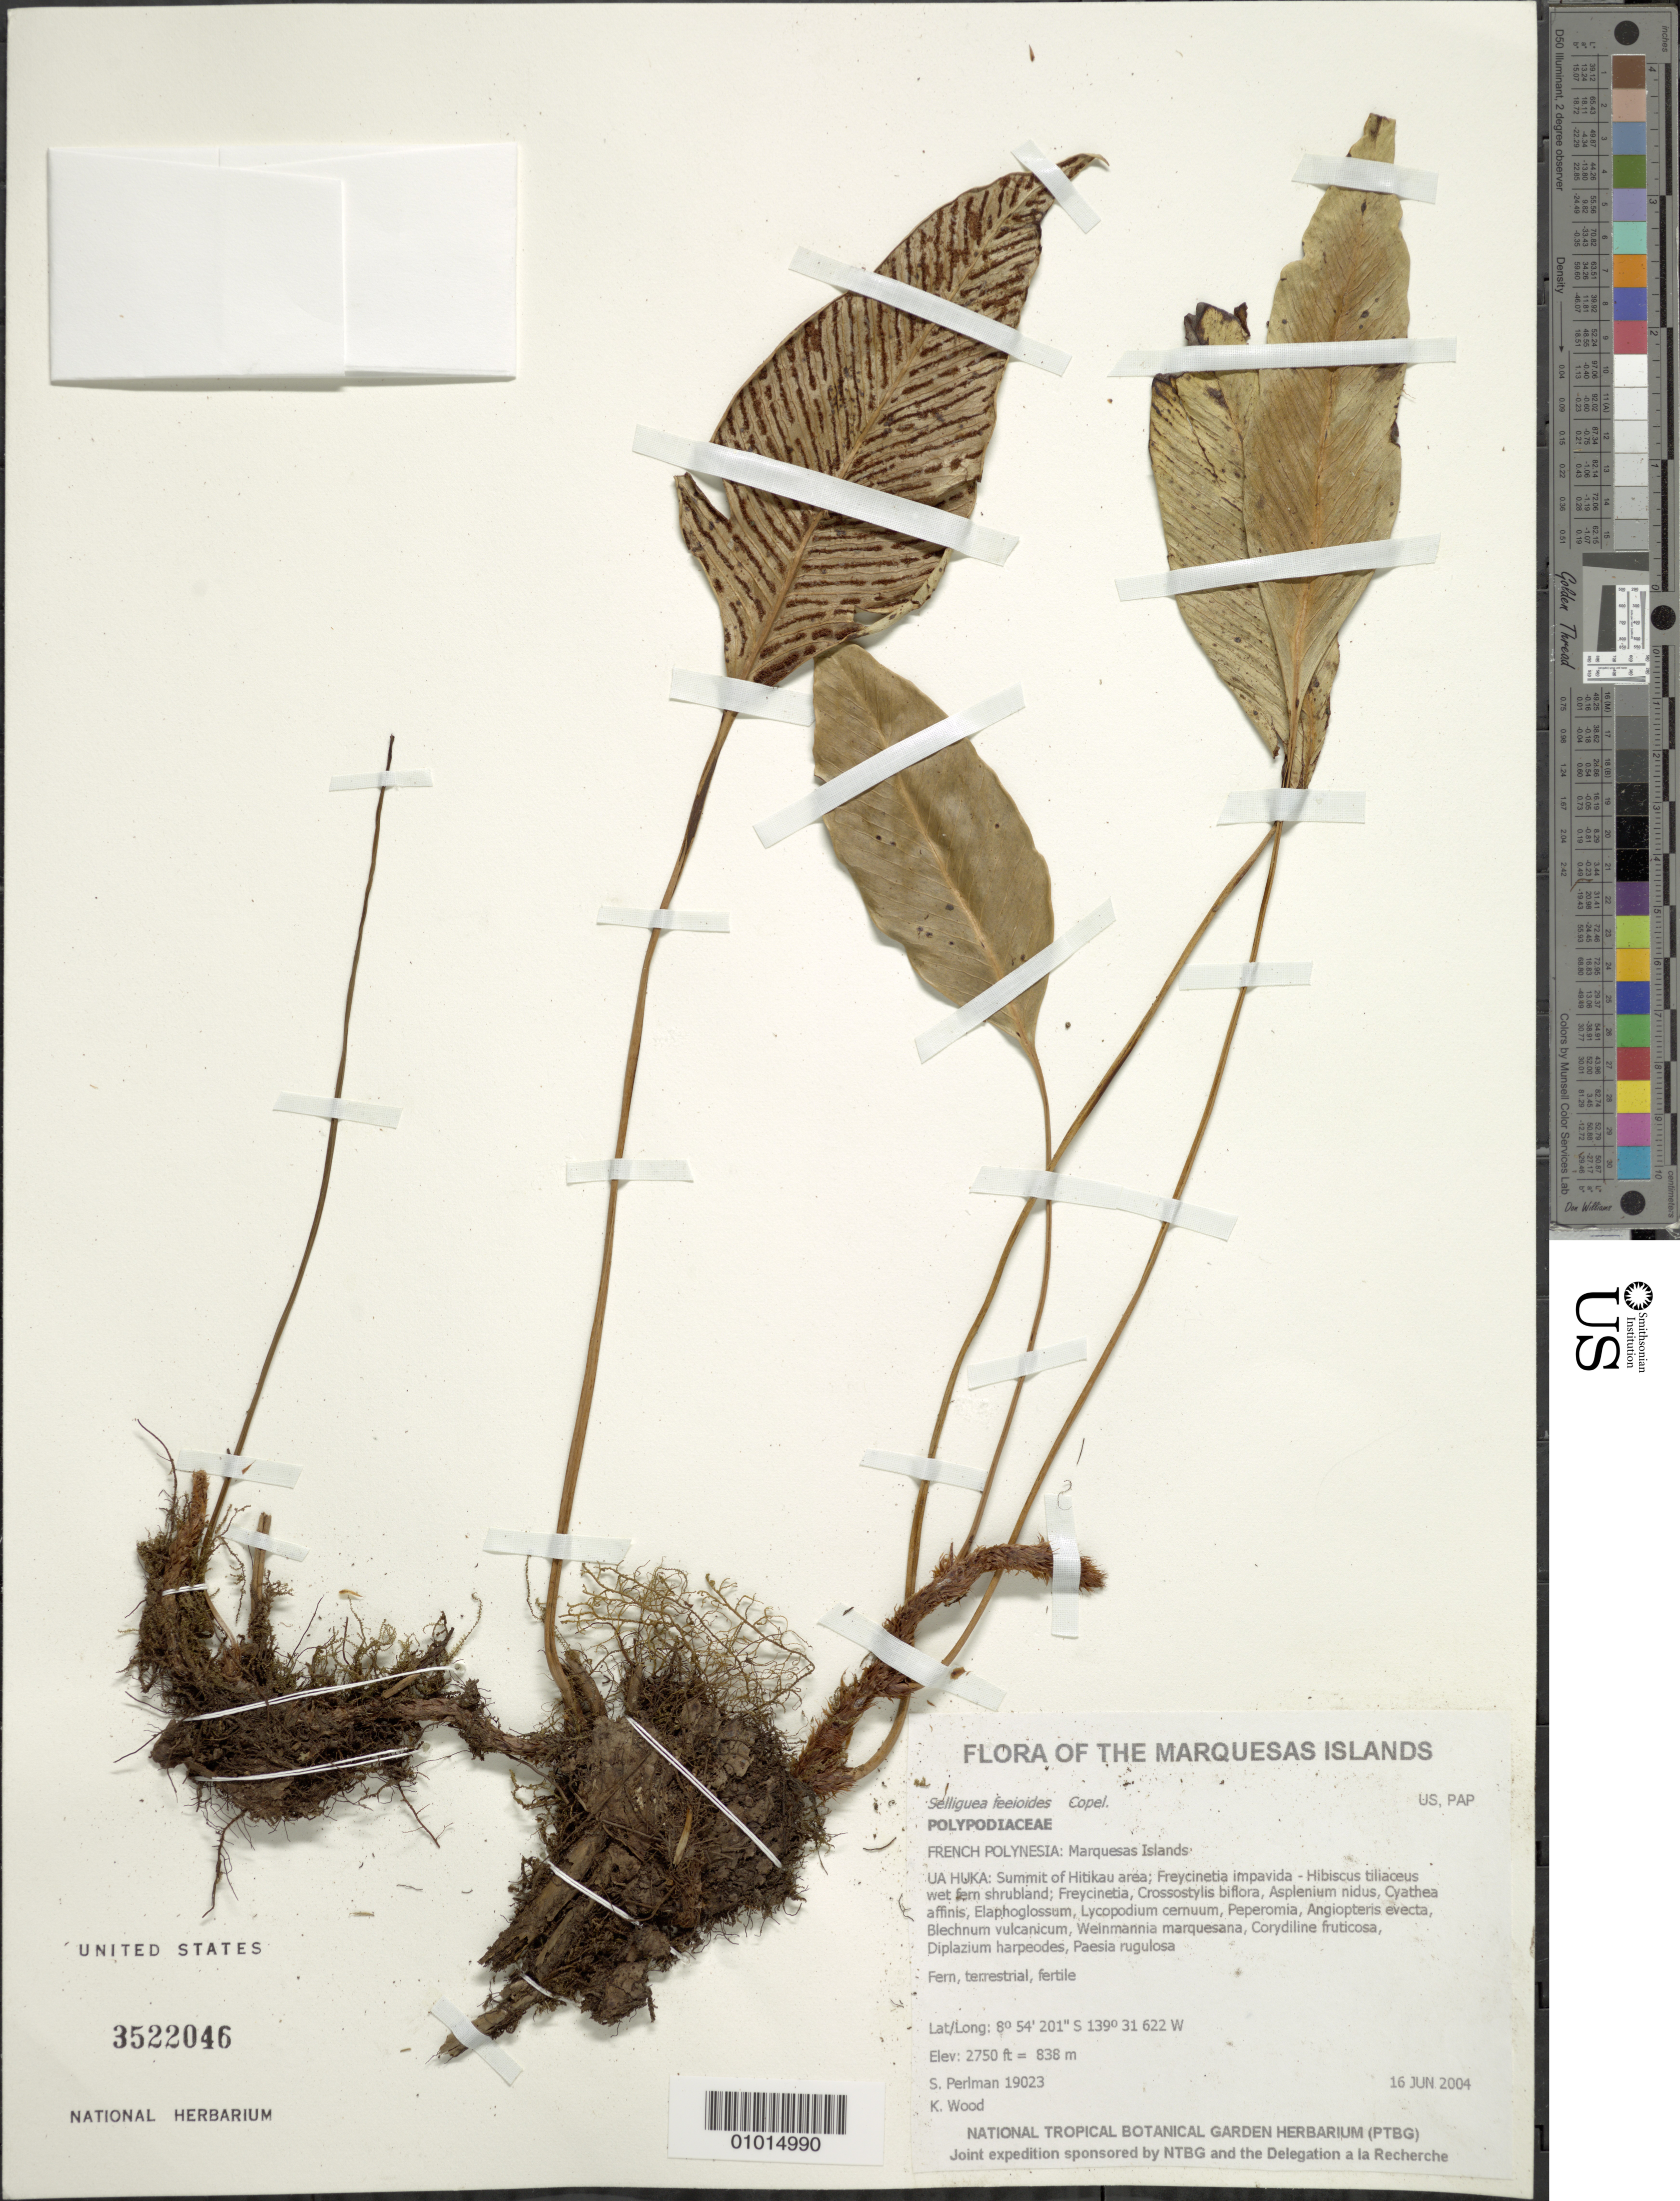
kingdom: Plantae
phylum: Tracheophyta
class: Polypodiopsida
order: Polypodiales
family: Polypodiaceae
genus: Selliguea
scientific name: Selliguea feeoides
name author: Copel.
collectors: S. P. Perlman & K. R. Wood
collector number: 19023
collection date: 2004-06-16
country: French Polynesia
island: Ua Huka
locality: Summit of Hitikau area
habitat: Freycinetia impavida - Hibiscus tiliaceus wet fern shrubland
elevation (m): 838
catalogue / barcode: US 3522046